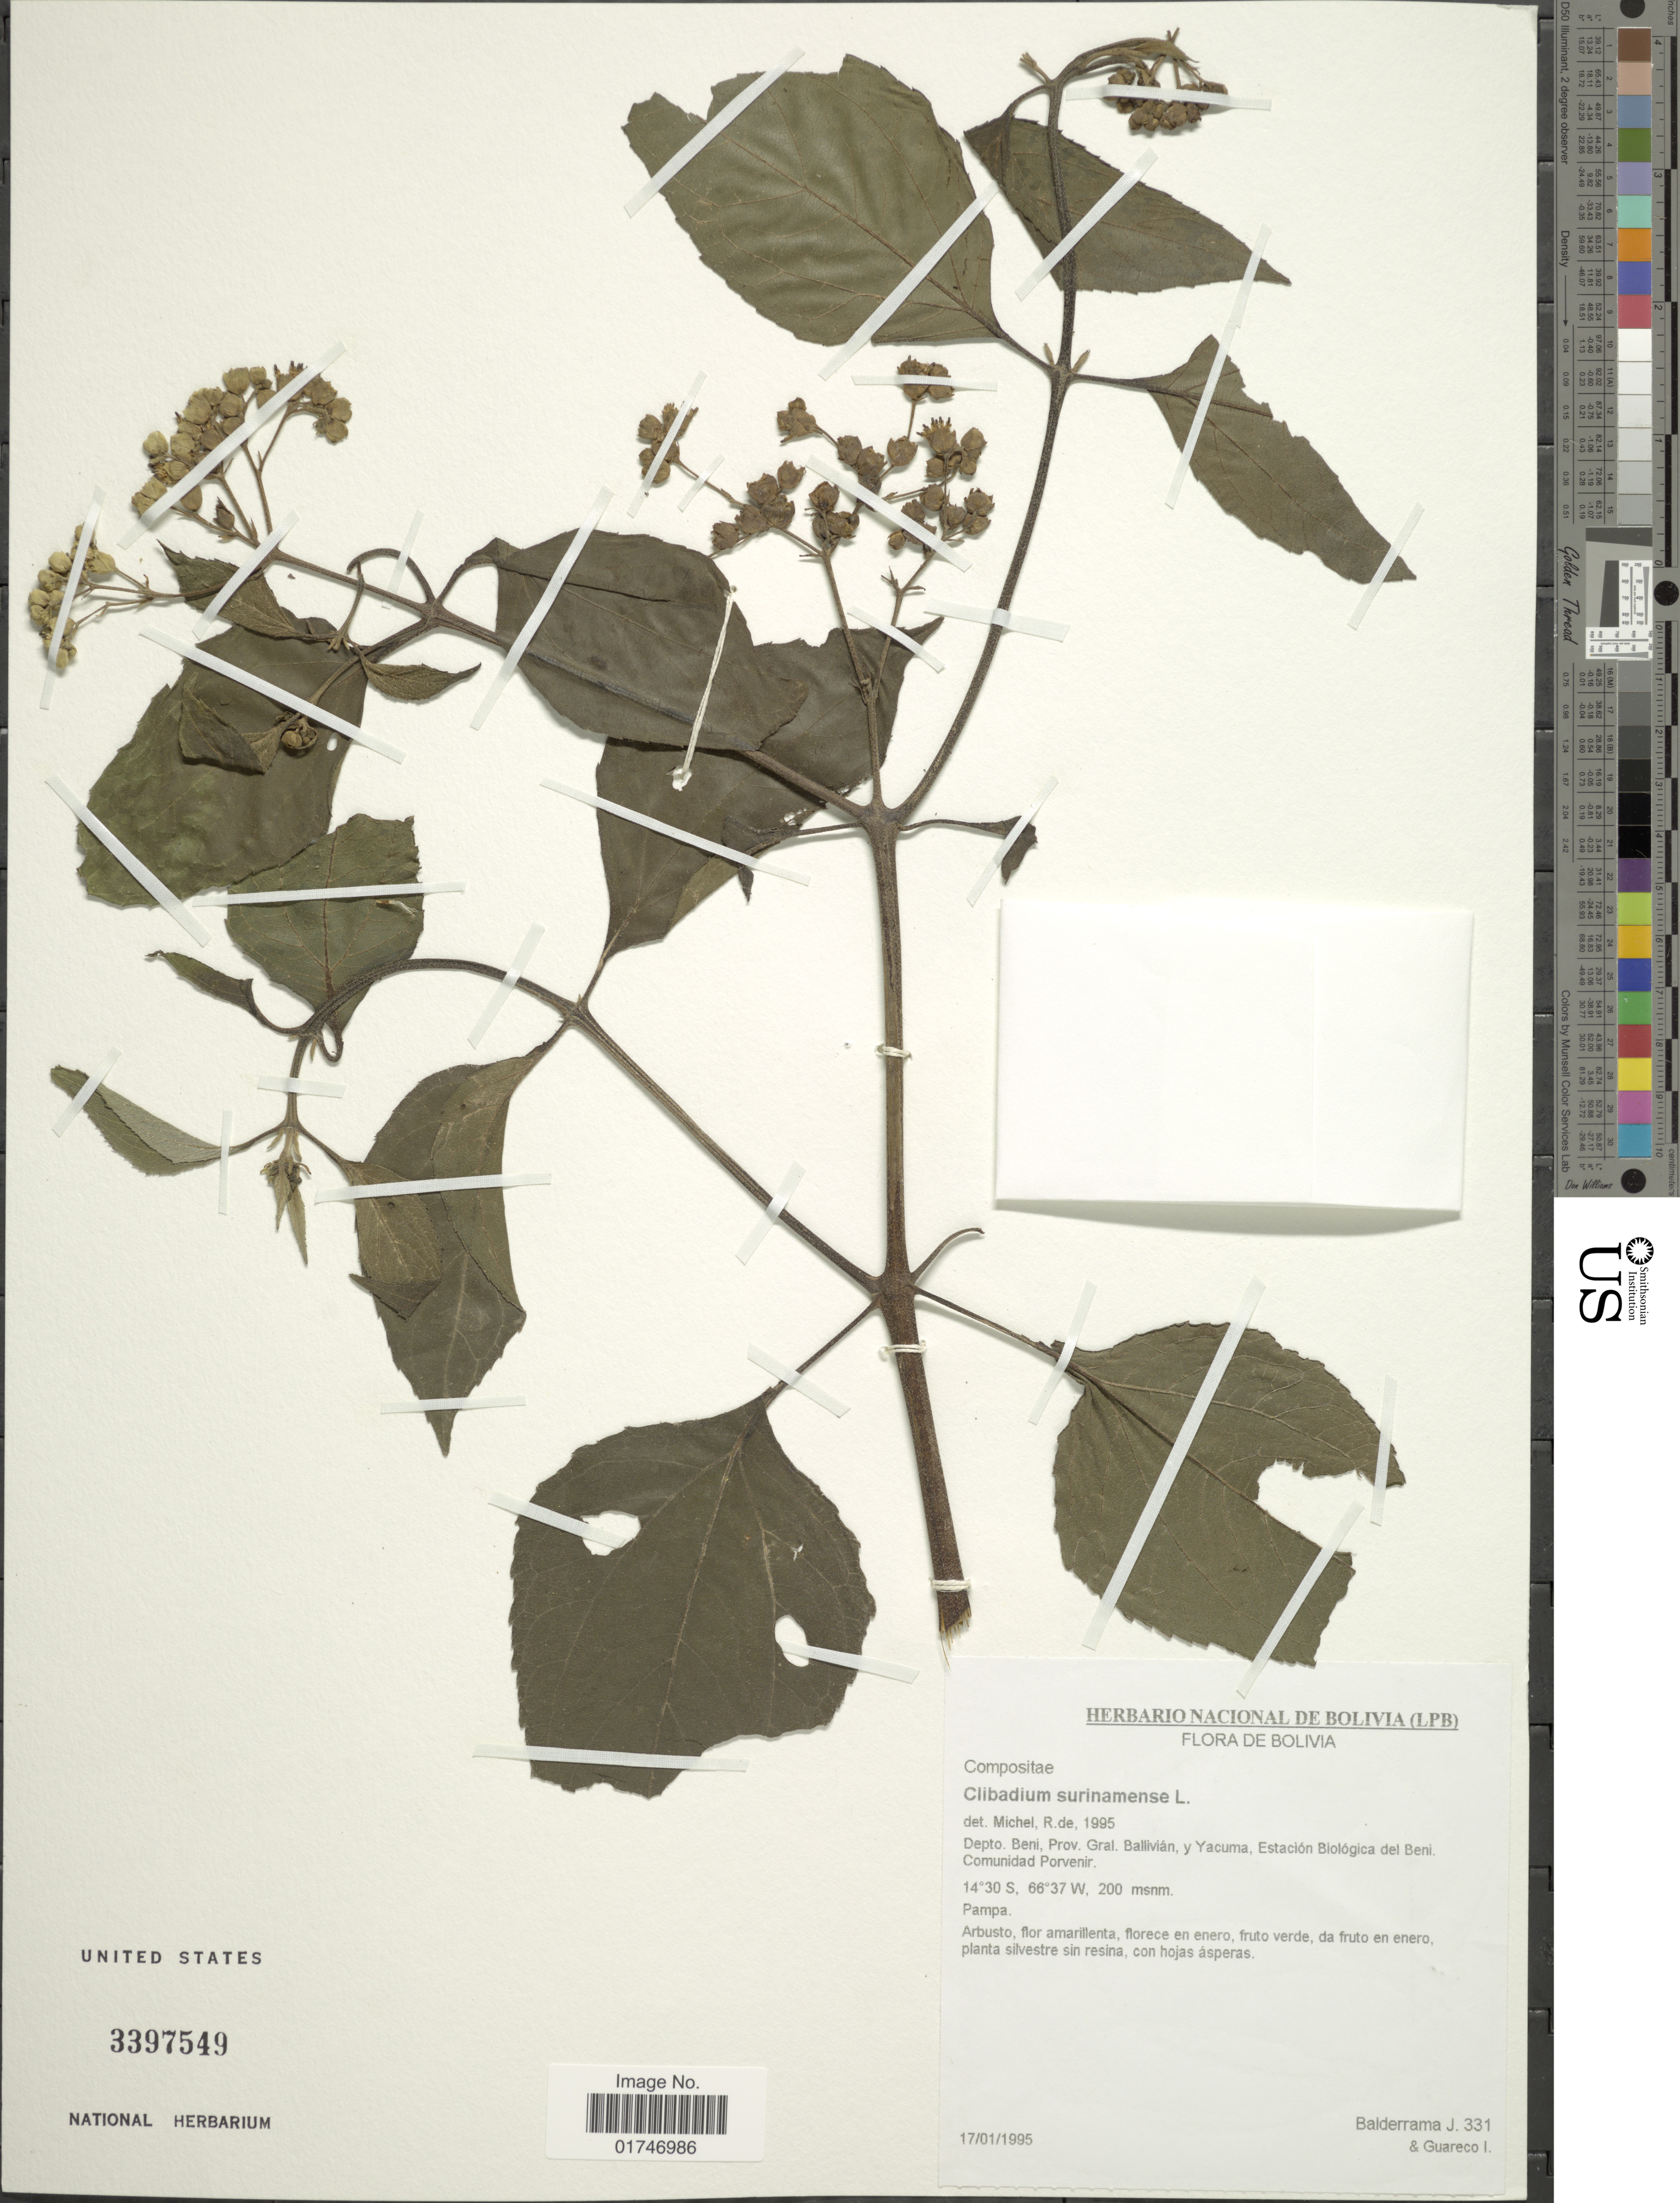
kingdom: Plantae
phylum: Tracheophyta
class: Magnoliopsida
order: Asterales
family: Asteraceae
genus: Clibadium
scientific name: Clibadium surinamense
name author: L.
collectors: J. Balderrama & I. Guareco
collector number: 331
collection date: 1995-01-17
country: Bolivia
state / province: Beni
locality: Depto. Beni, Prov. Gral. Ballivián, y Yacuma. Estación Biológica del Beni. Comunidad Porvenir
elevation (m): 200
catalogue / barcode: US 3397549